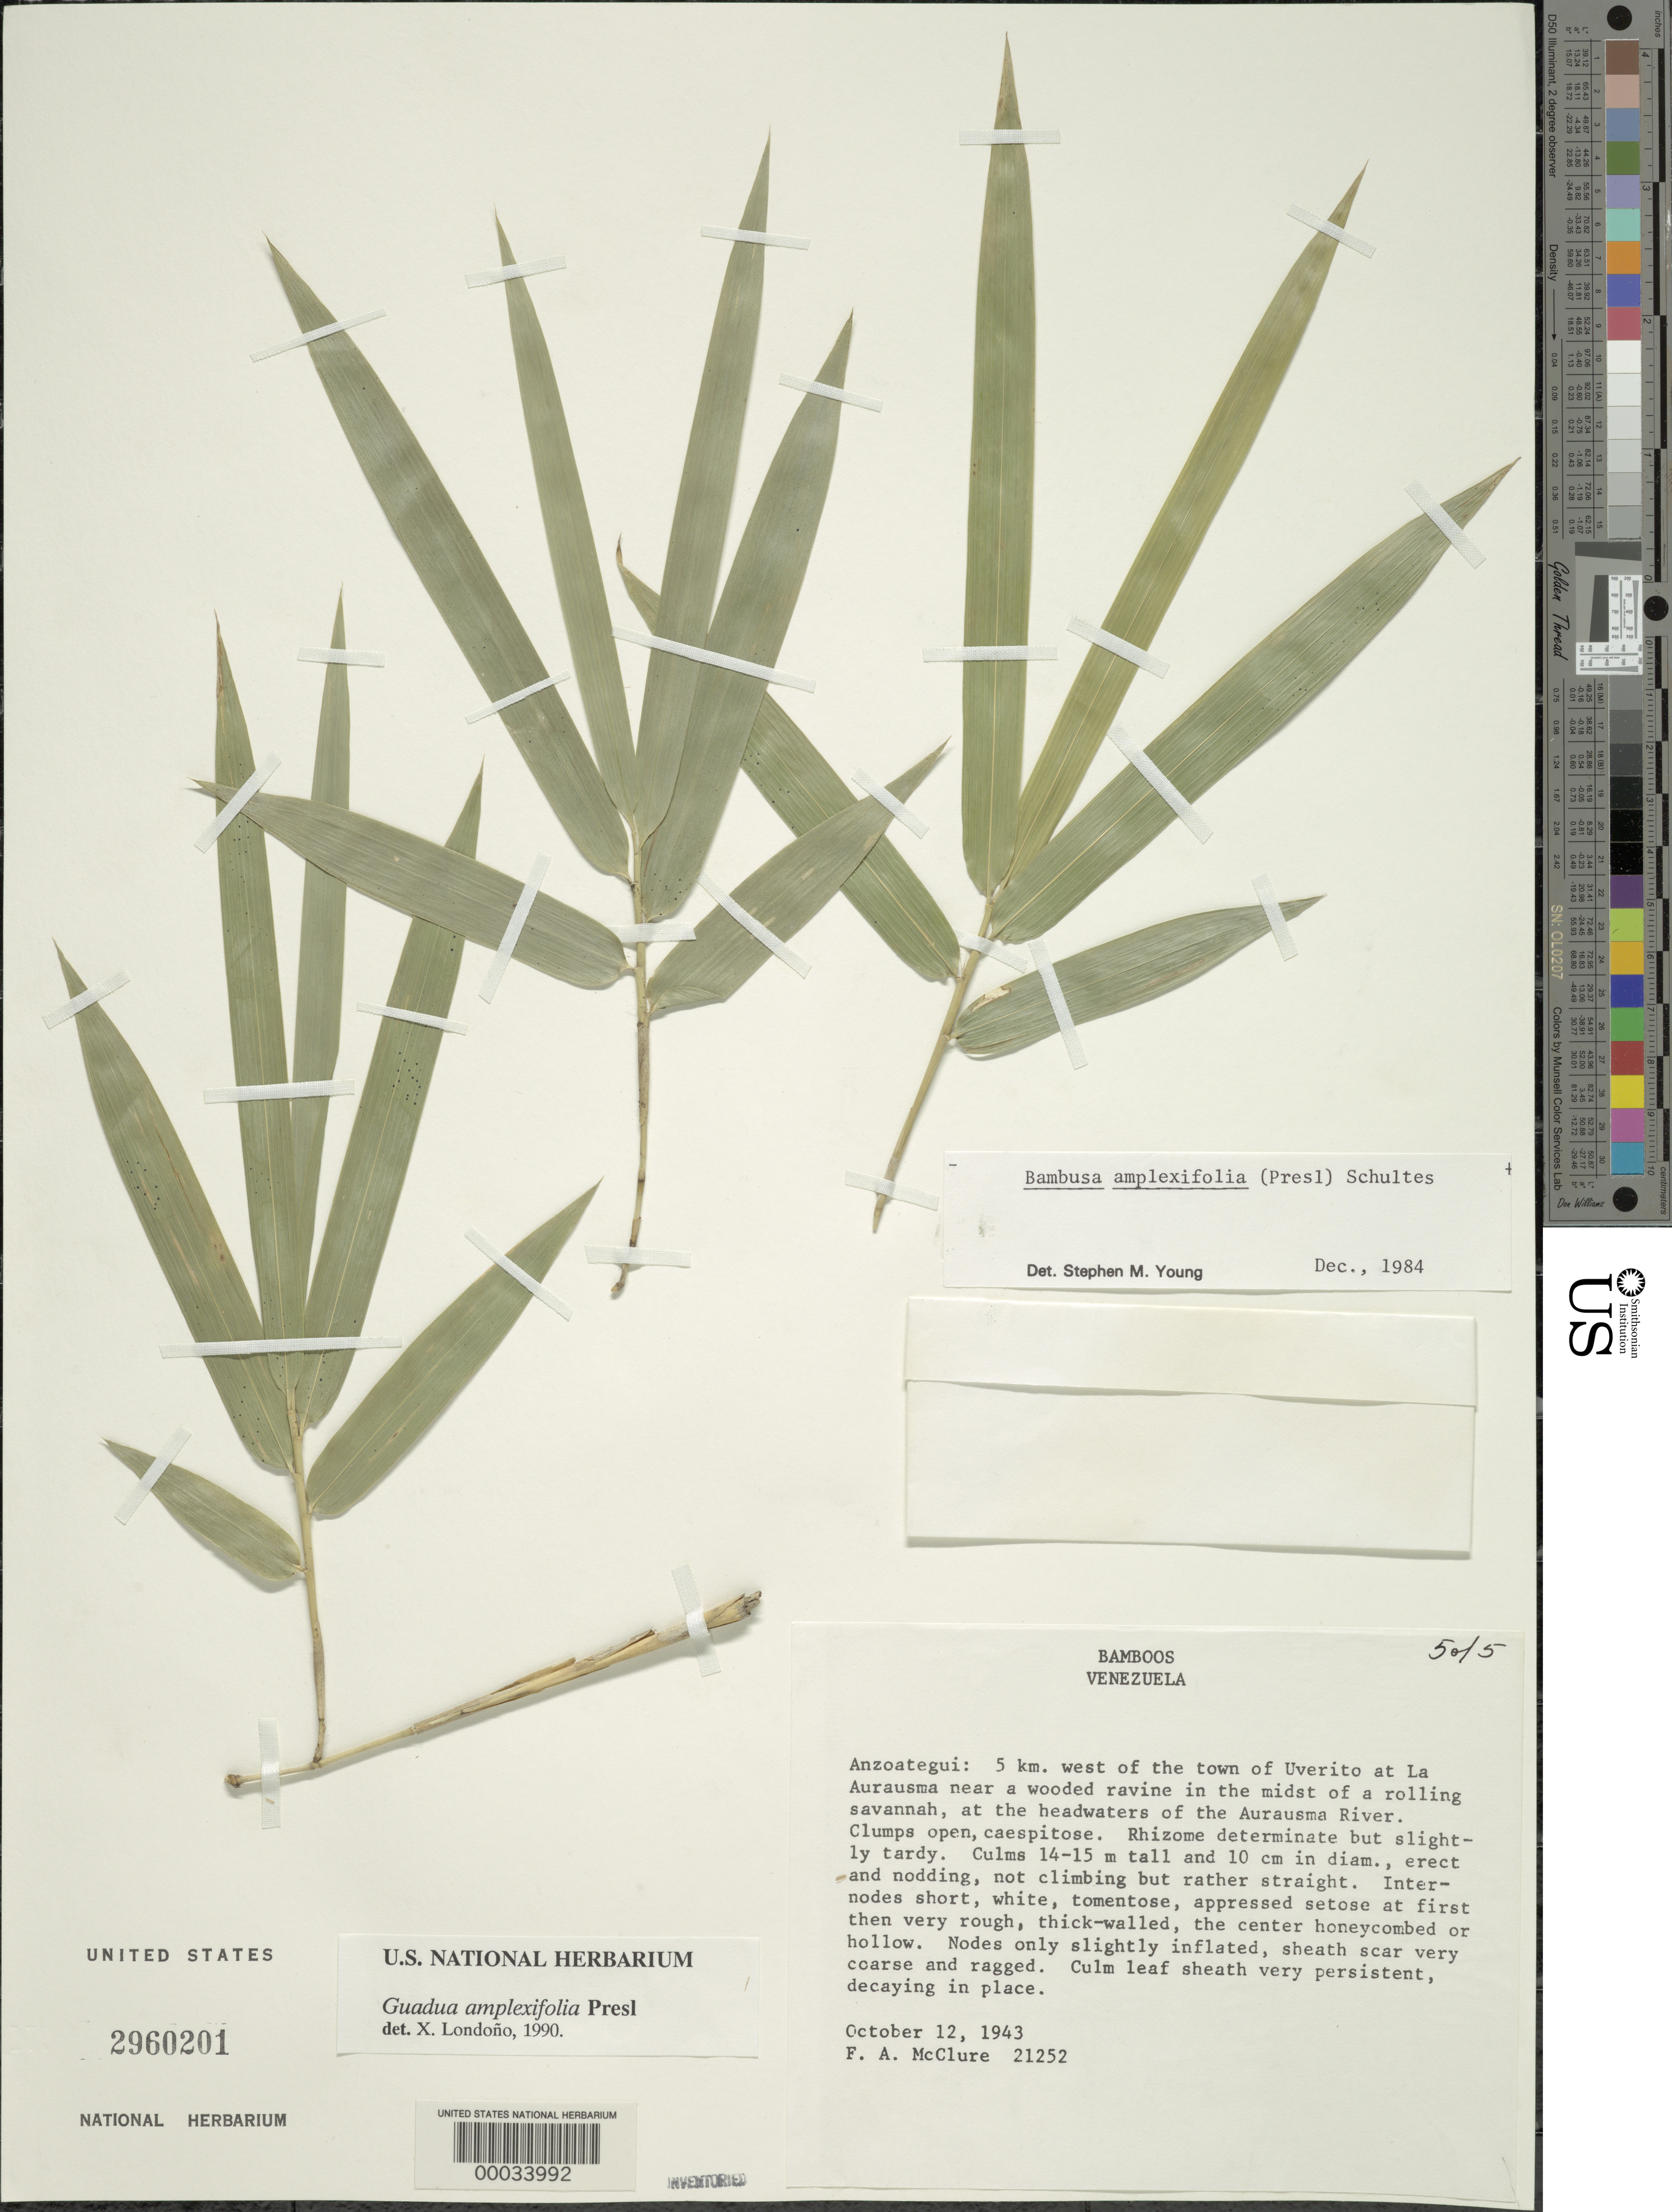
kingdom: Plantae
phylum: Tracheophyta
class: Liliopsida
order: Poales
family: Poaceae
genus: Guadua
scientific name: Guadua amplexifolia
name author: J. Presl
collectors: F. A. McClure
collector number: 21252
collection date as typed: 12 Oct 1943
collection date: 1943-10-12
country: Venezuela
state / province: Anzoategui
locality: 5 km w of the town of uverito at la aurausma near a wooded ravine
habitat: Wooded ravine in the midst of a rolling savanna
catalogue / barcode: US 2960201